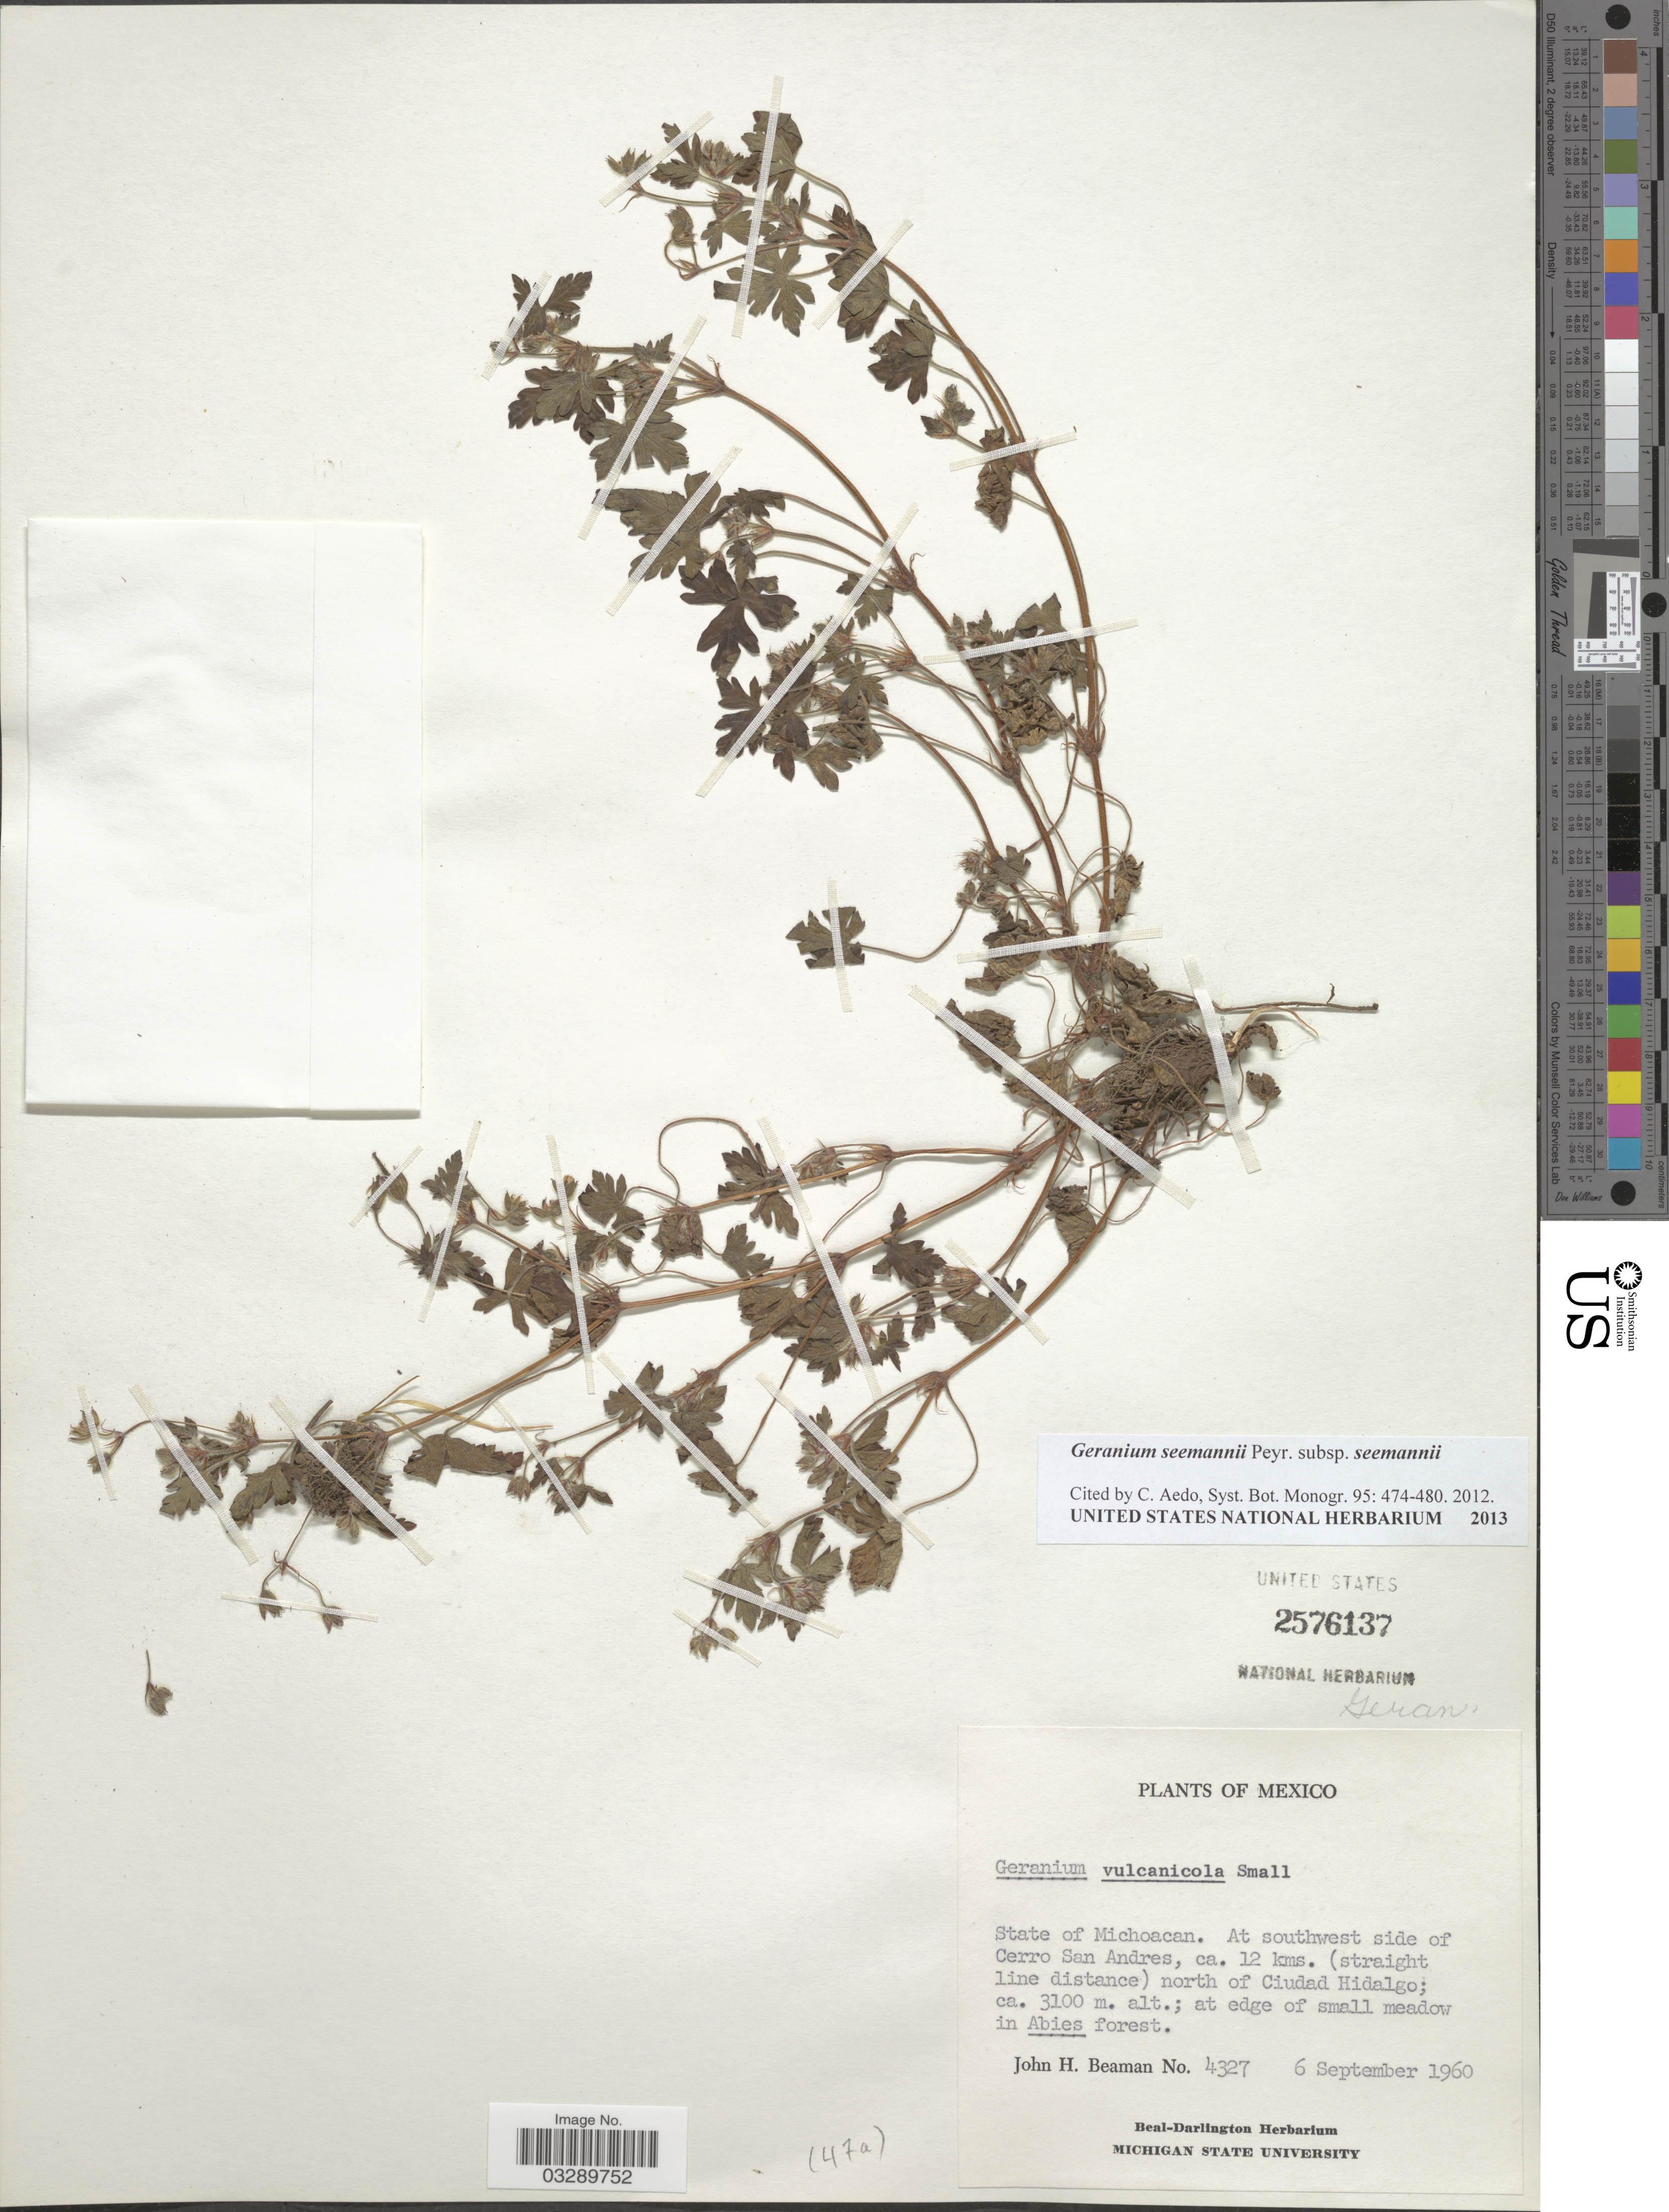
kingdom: Plantae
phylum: Tracheophyta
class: Magnoliopsida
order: Geraniales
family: Geraniaceae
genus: Geranium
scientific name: Geranium seemannii subsp. seemannii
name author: Peyr.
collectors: J. H. Beaman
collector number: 4327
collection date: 1960-09-06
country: Mexico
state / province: Michoacán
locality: At southwest side of Cerro San Andres, ca. 12 kms. North of Ciudad Hidalgo.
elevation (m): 3100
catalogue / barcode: US 2576137